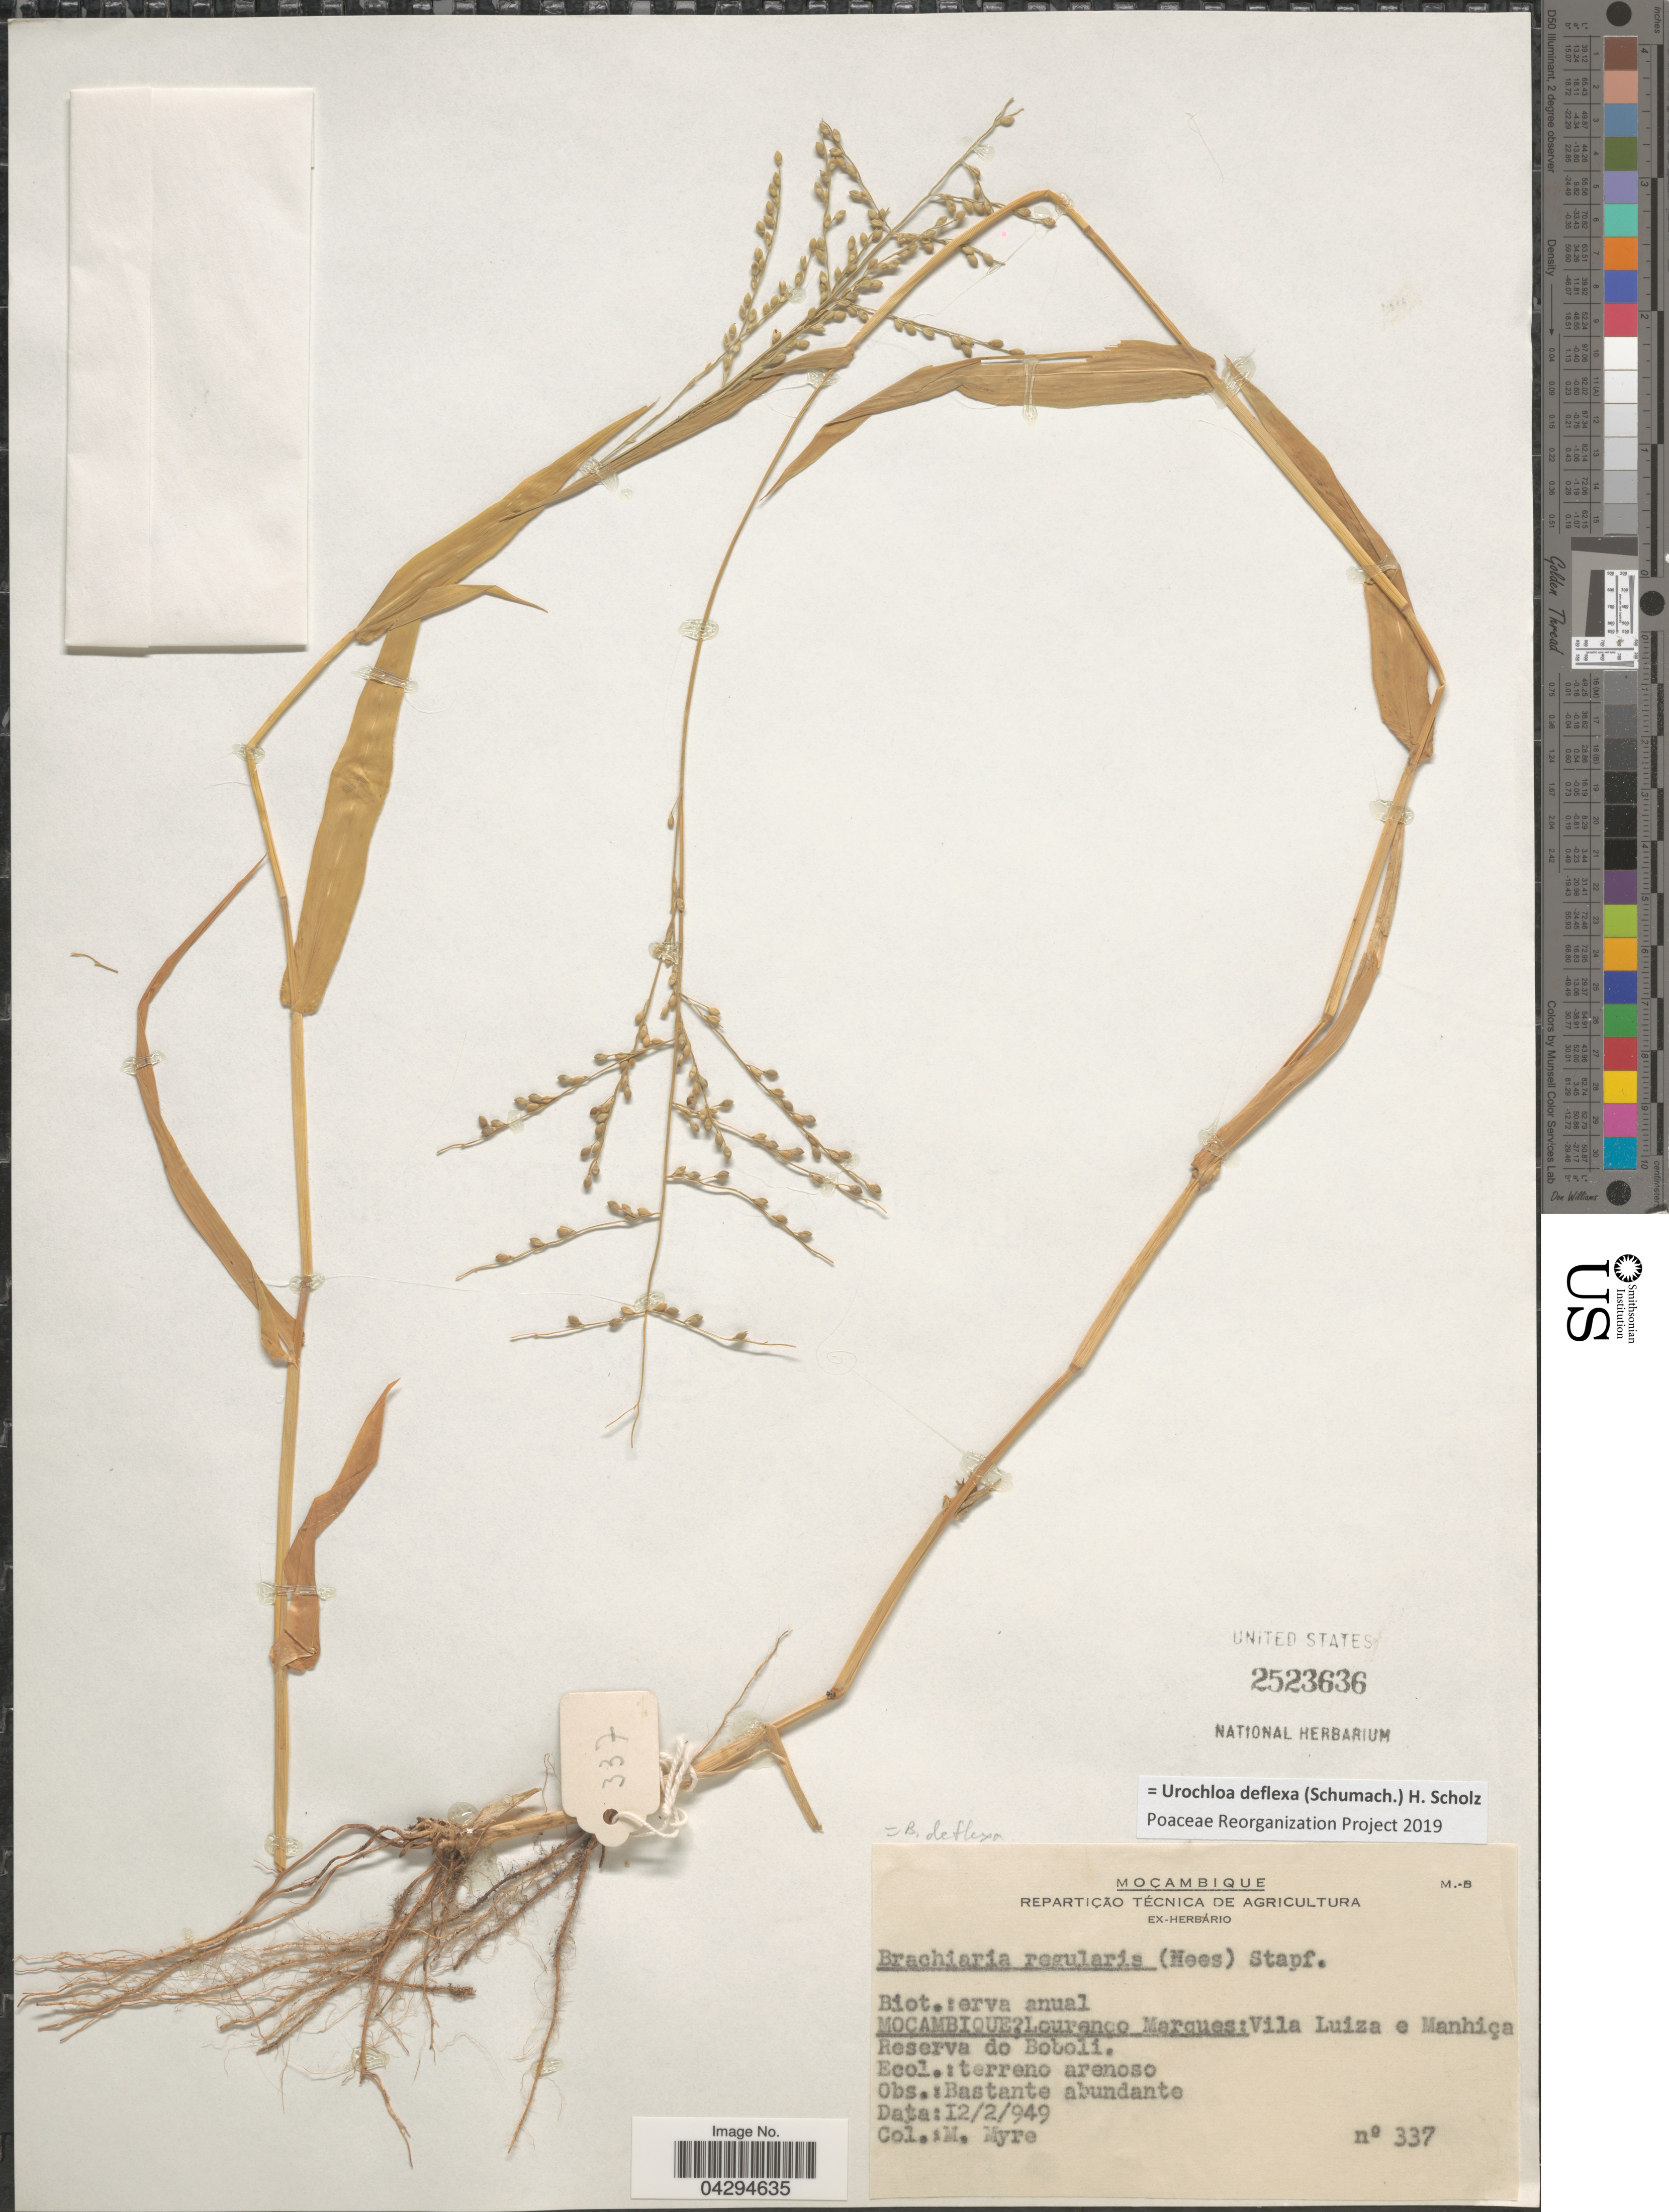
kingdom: Plantae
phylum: Tracheophyta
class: Liliopsida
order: Poales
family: Poaceae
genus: Urochloa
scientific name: Urochloa deflexa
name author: (Schumach.) H. Scholz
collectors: Myre, M.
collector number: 337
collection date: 1949-02-12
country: Mozambique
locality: Mocambique: Lourenco Marques: Vila Luiza e Manhiça Reserva do Boboli.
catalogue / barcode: US 2523636